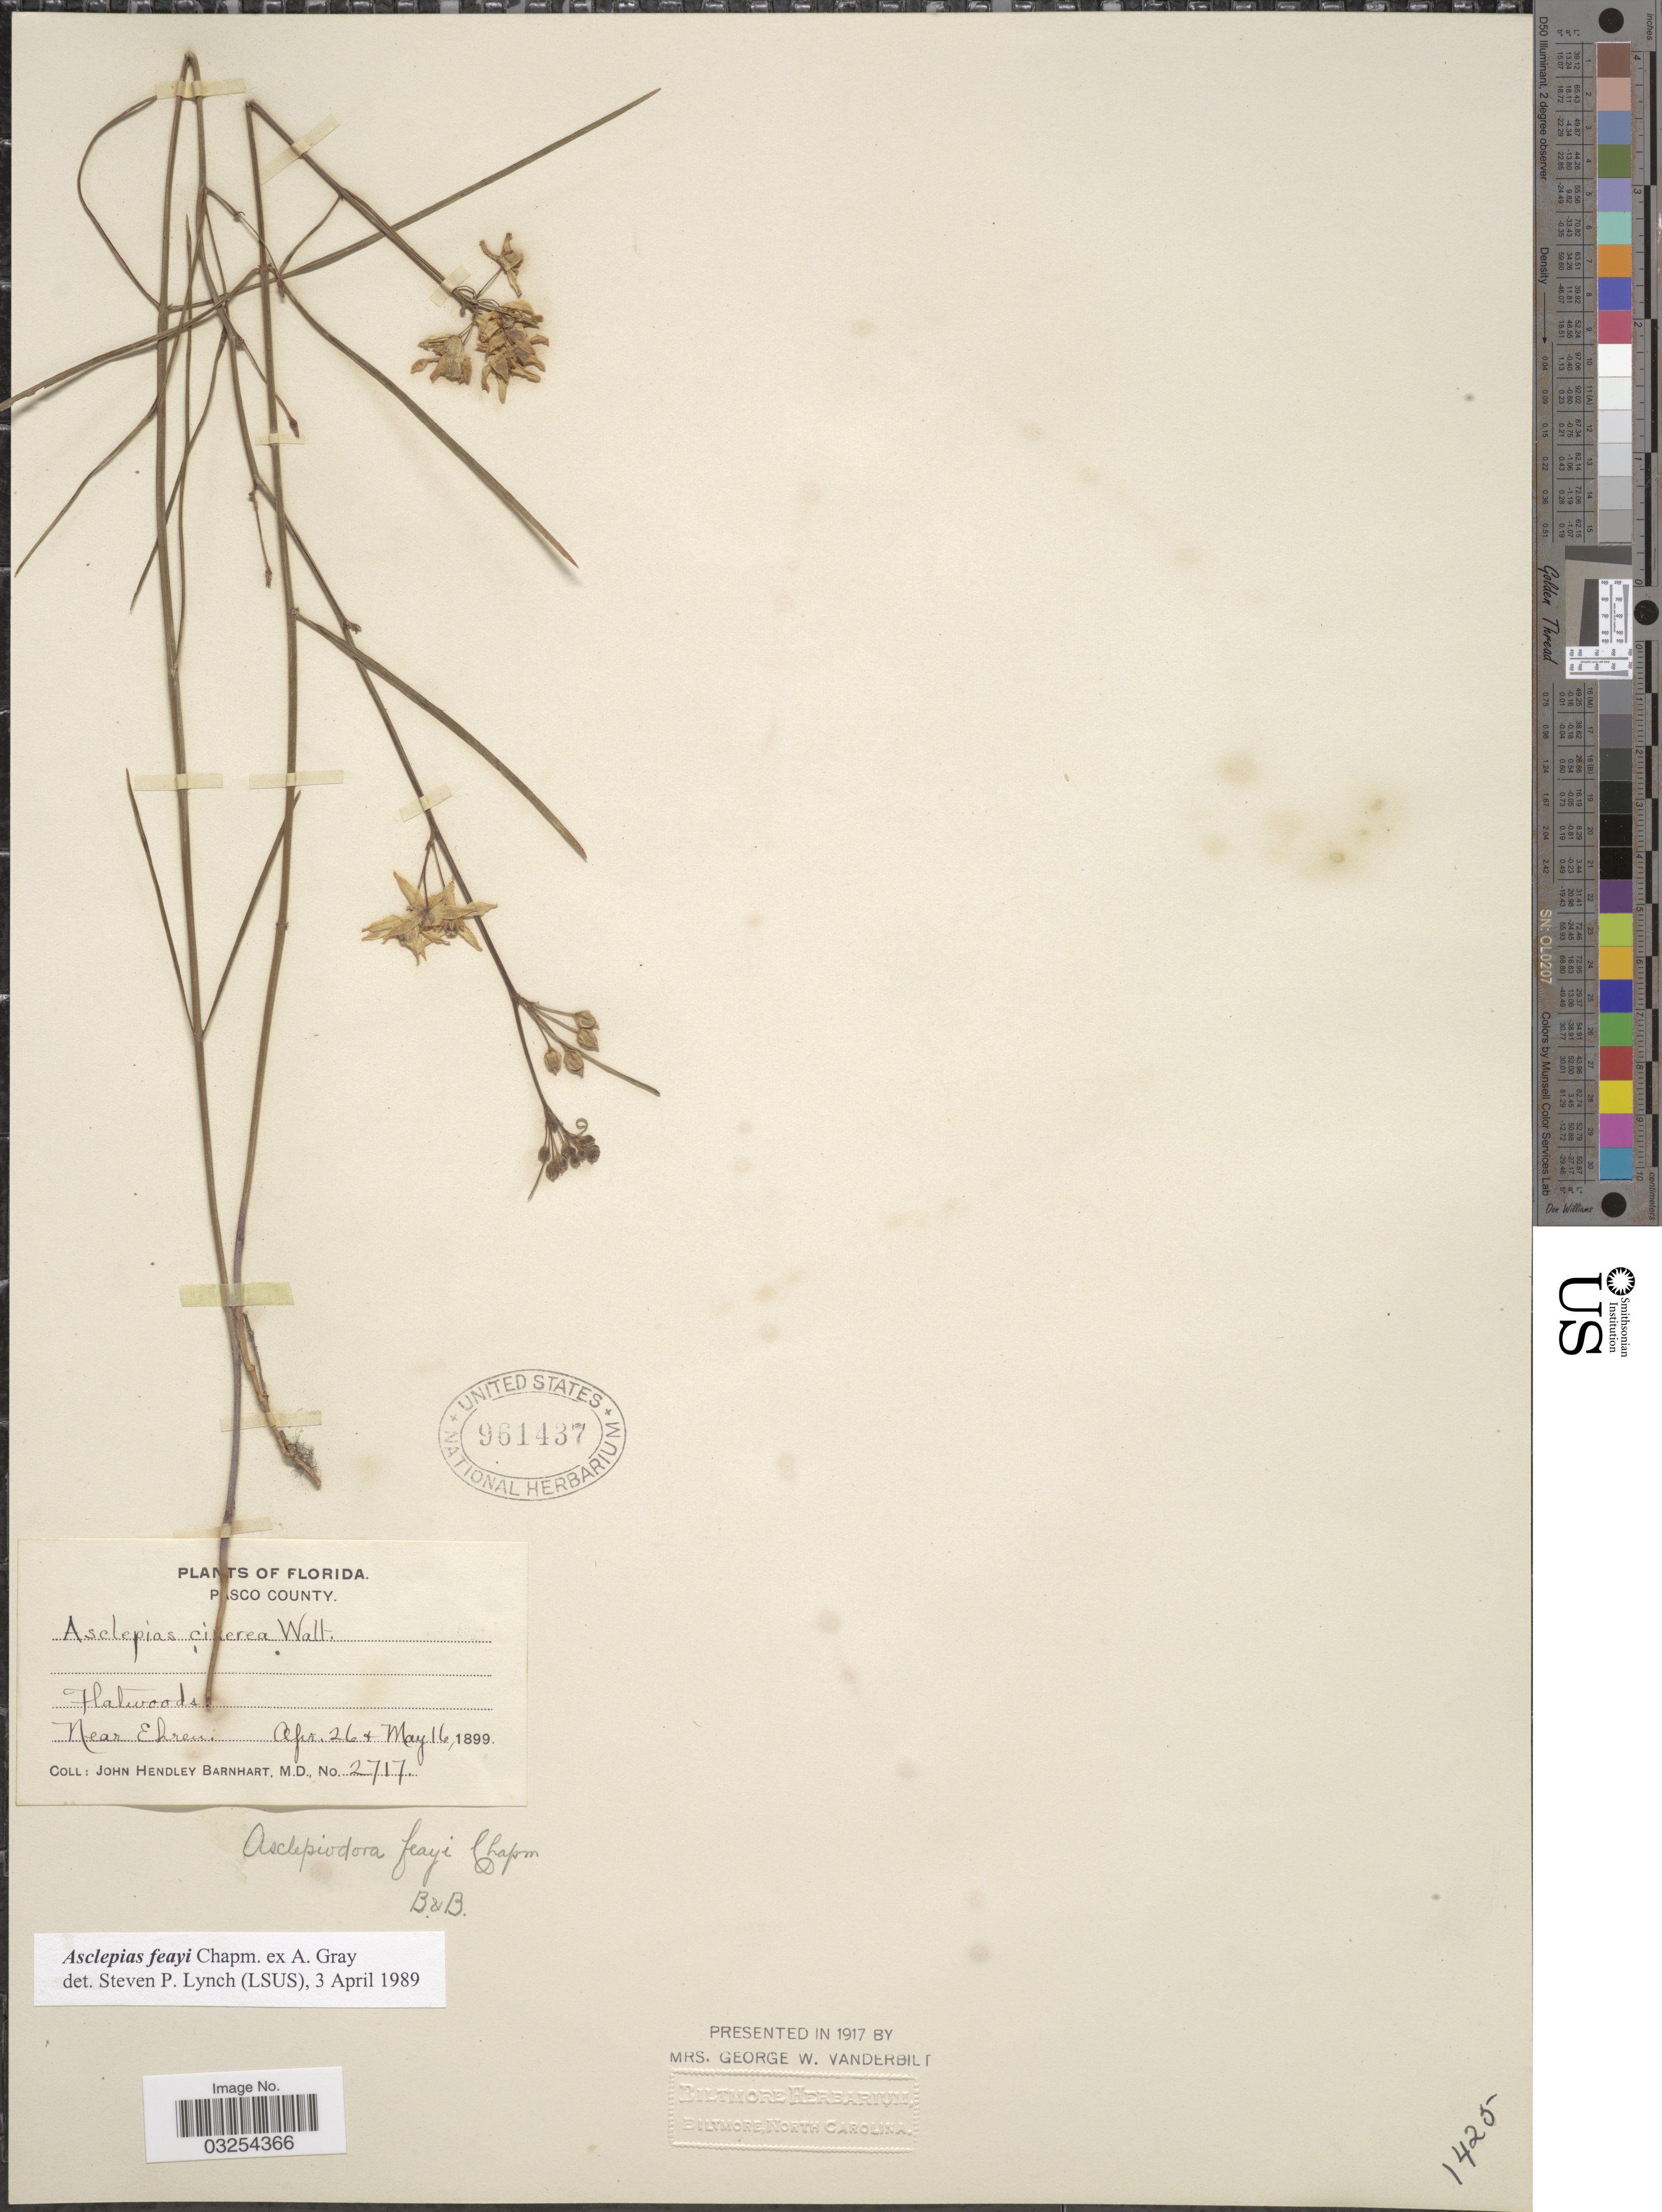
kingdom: Plantae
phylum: Tracheophyta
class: Magnoliopsida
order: Gentianales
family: Apocynaceae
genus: Asclepias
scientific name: Asclepias feayi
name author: Chapm. ex A. Gray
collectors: J. H. Barnhart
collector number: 2717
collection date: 1899-04-26/1899-05-16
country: United States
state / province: Florida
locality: Pasco County. Near Ehren.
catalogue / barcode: US 961437